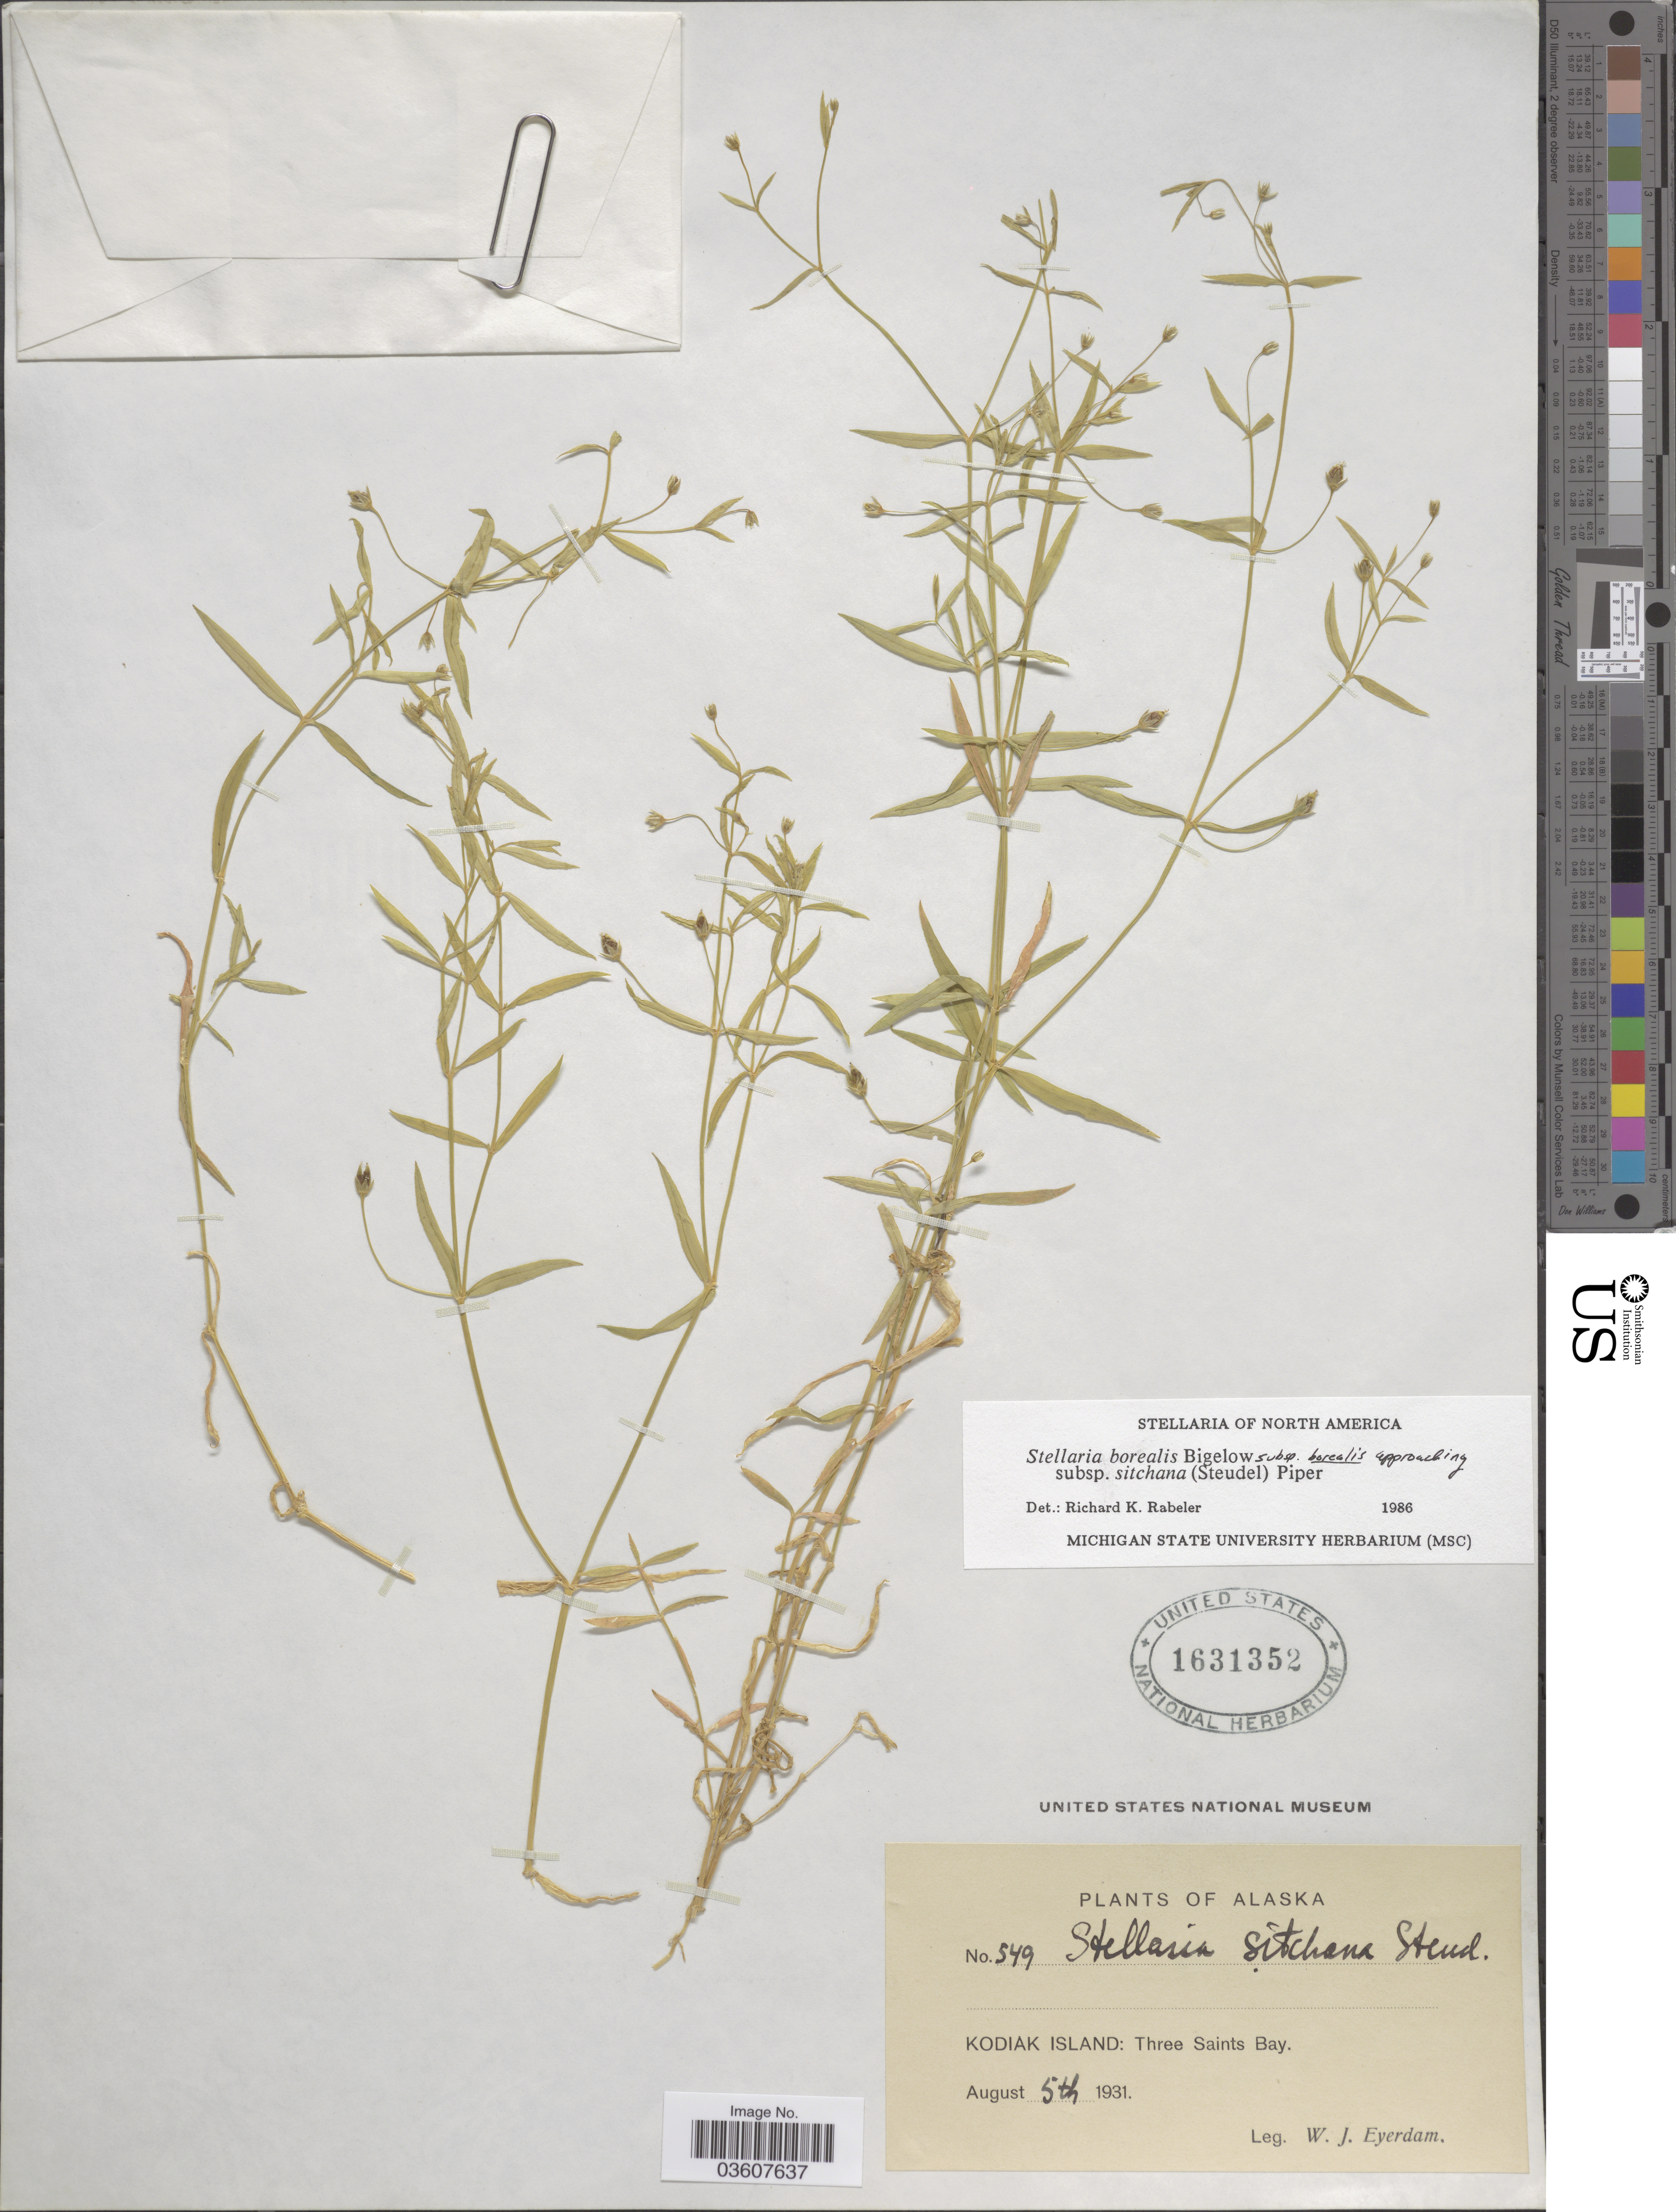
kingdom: Plantae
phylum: Tracheophyta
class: Magnoliopsida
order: Caryophyllales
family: Caryophyllaceae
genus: Stellaria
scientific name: Stellaria borealis subsp. sitchana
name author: (Steud.) Piper & Beattie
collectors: W. J. Eyerdam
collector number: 549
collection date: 1931-08-05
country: United States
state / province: Alaska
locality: Kodiak Island. Three Saints Bay.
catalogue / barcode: US 1631352